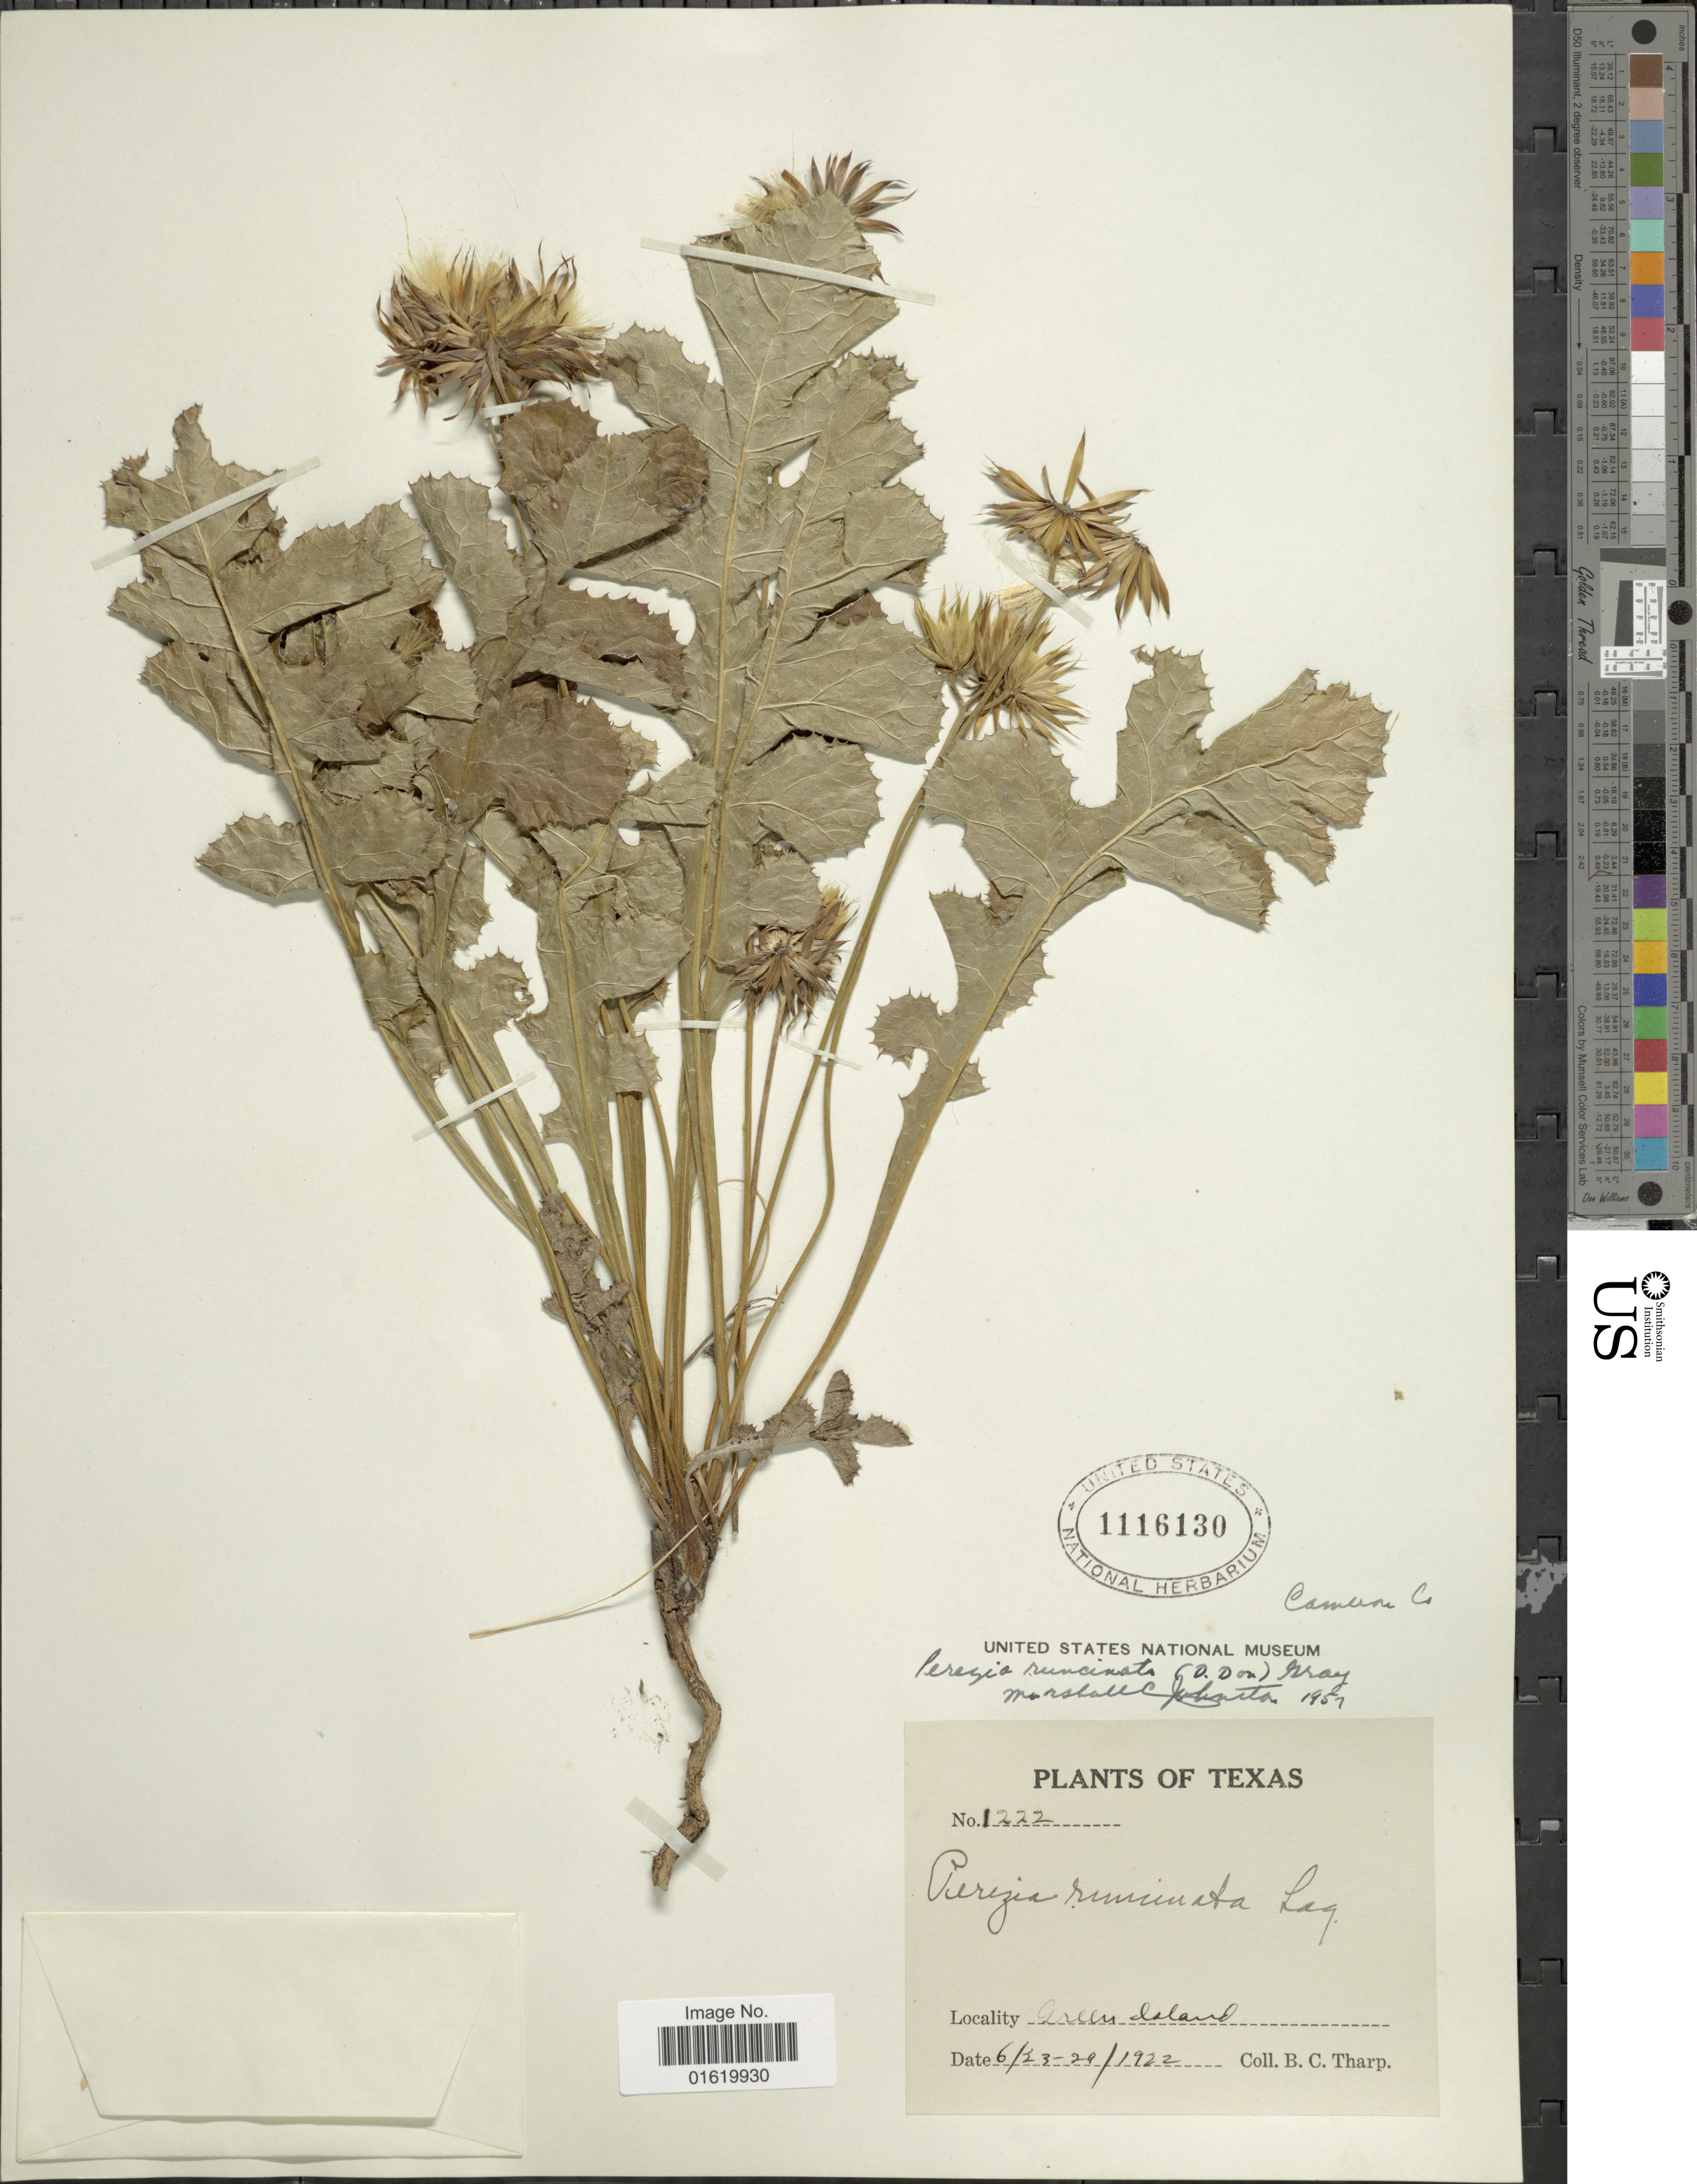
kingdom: Plantae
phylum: Tracheophyta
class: Magnoliopsida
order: Asterales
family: Asteraceae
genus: Acourtia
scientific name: Acourtia runcinata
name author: (D. Don) B.L. Turner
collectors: B. C. Tharp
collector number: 1222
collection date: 1922-06-23/1922-06-29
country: United States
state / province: Texas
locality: Green Island.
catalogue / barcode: US 1116130